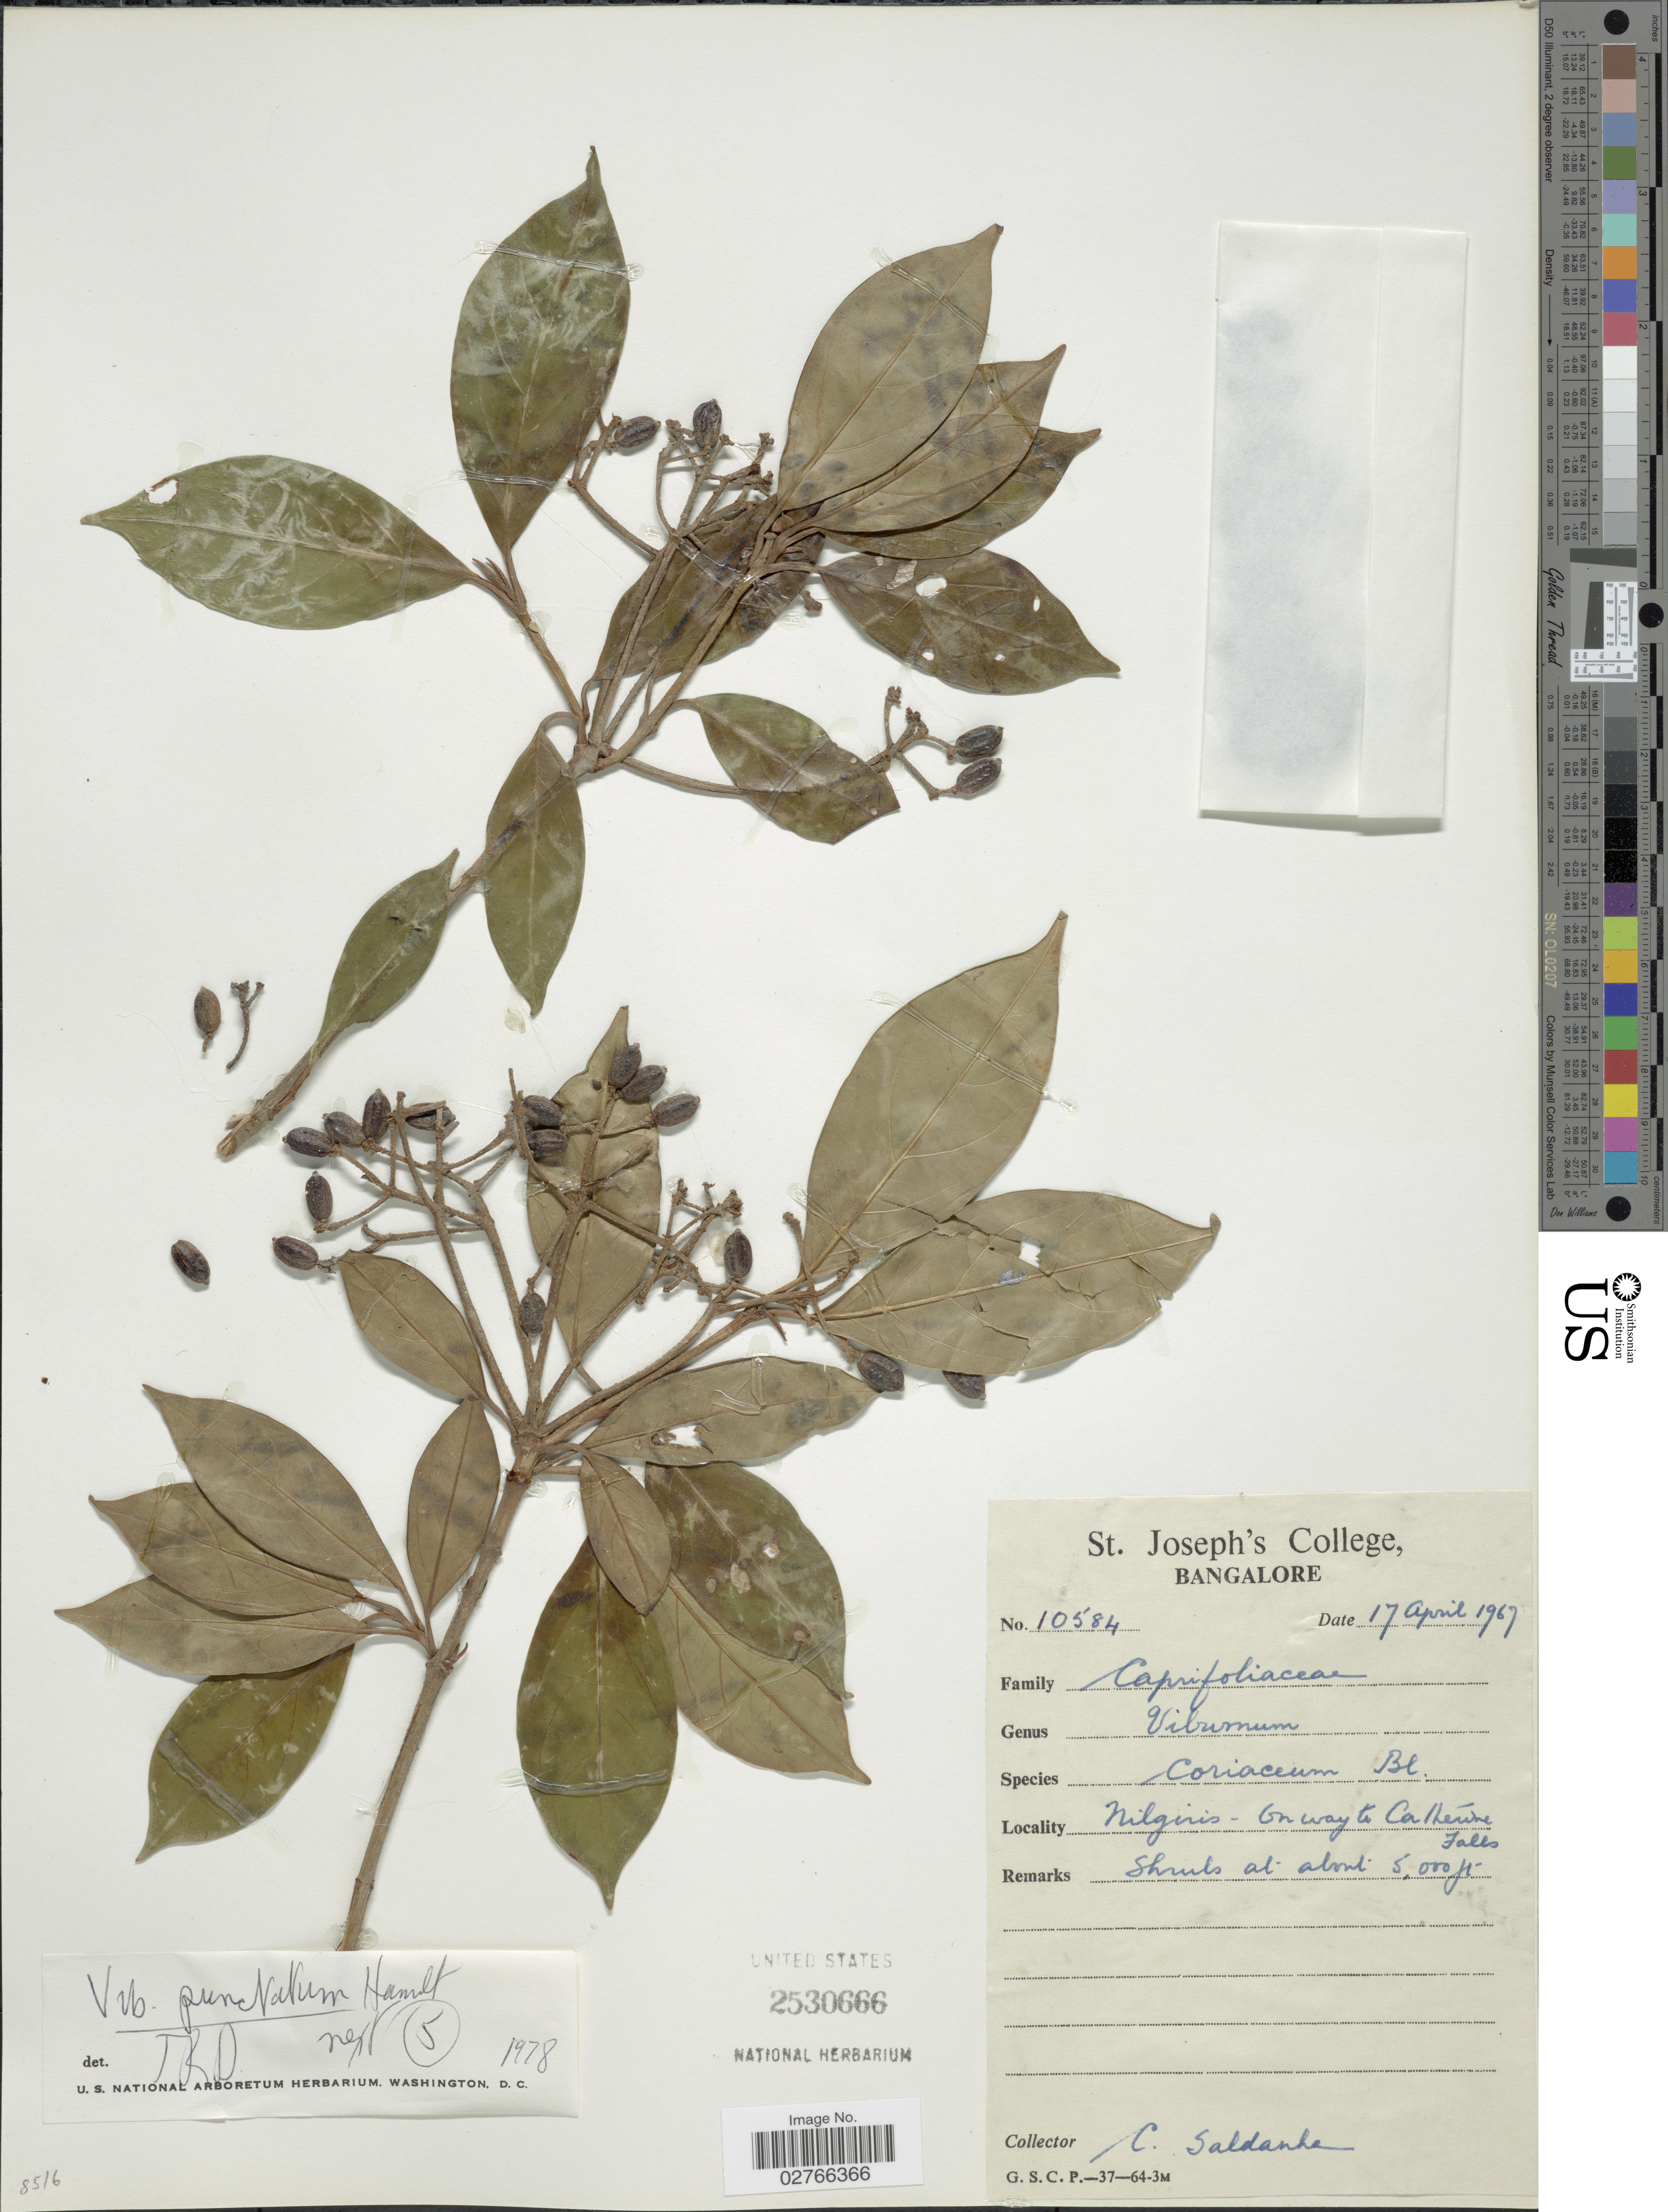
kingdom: Plantae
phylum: Tracheophyta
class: Magnoliopsida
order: Dipsacales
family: Viburnaceae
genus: Viburnum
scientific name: Viburnum punctatum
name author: Buch.-Ham. ex D. Don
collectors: C. Saldanha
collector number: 10584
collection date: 1967-04-17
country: India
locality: Nilgiris - On way to Calheuse [interpreted] Falls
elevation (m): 1524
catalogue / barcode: US 2530666